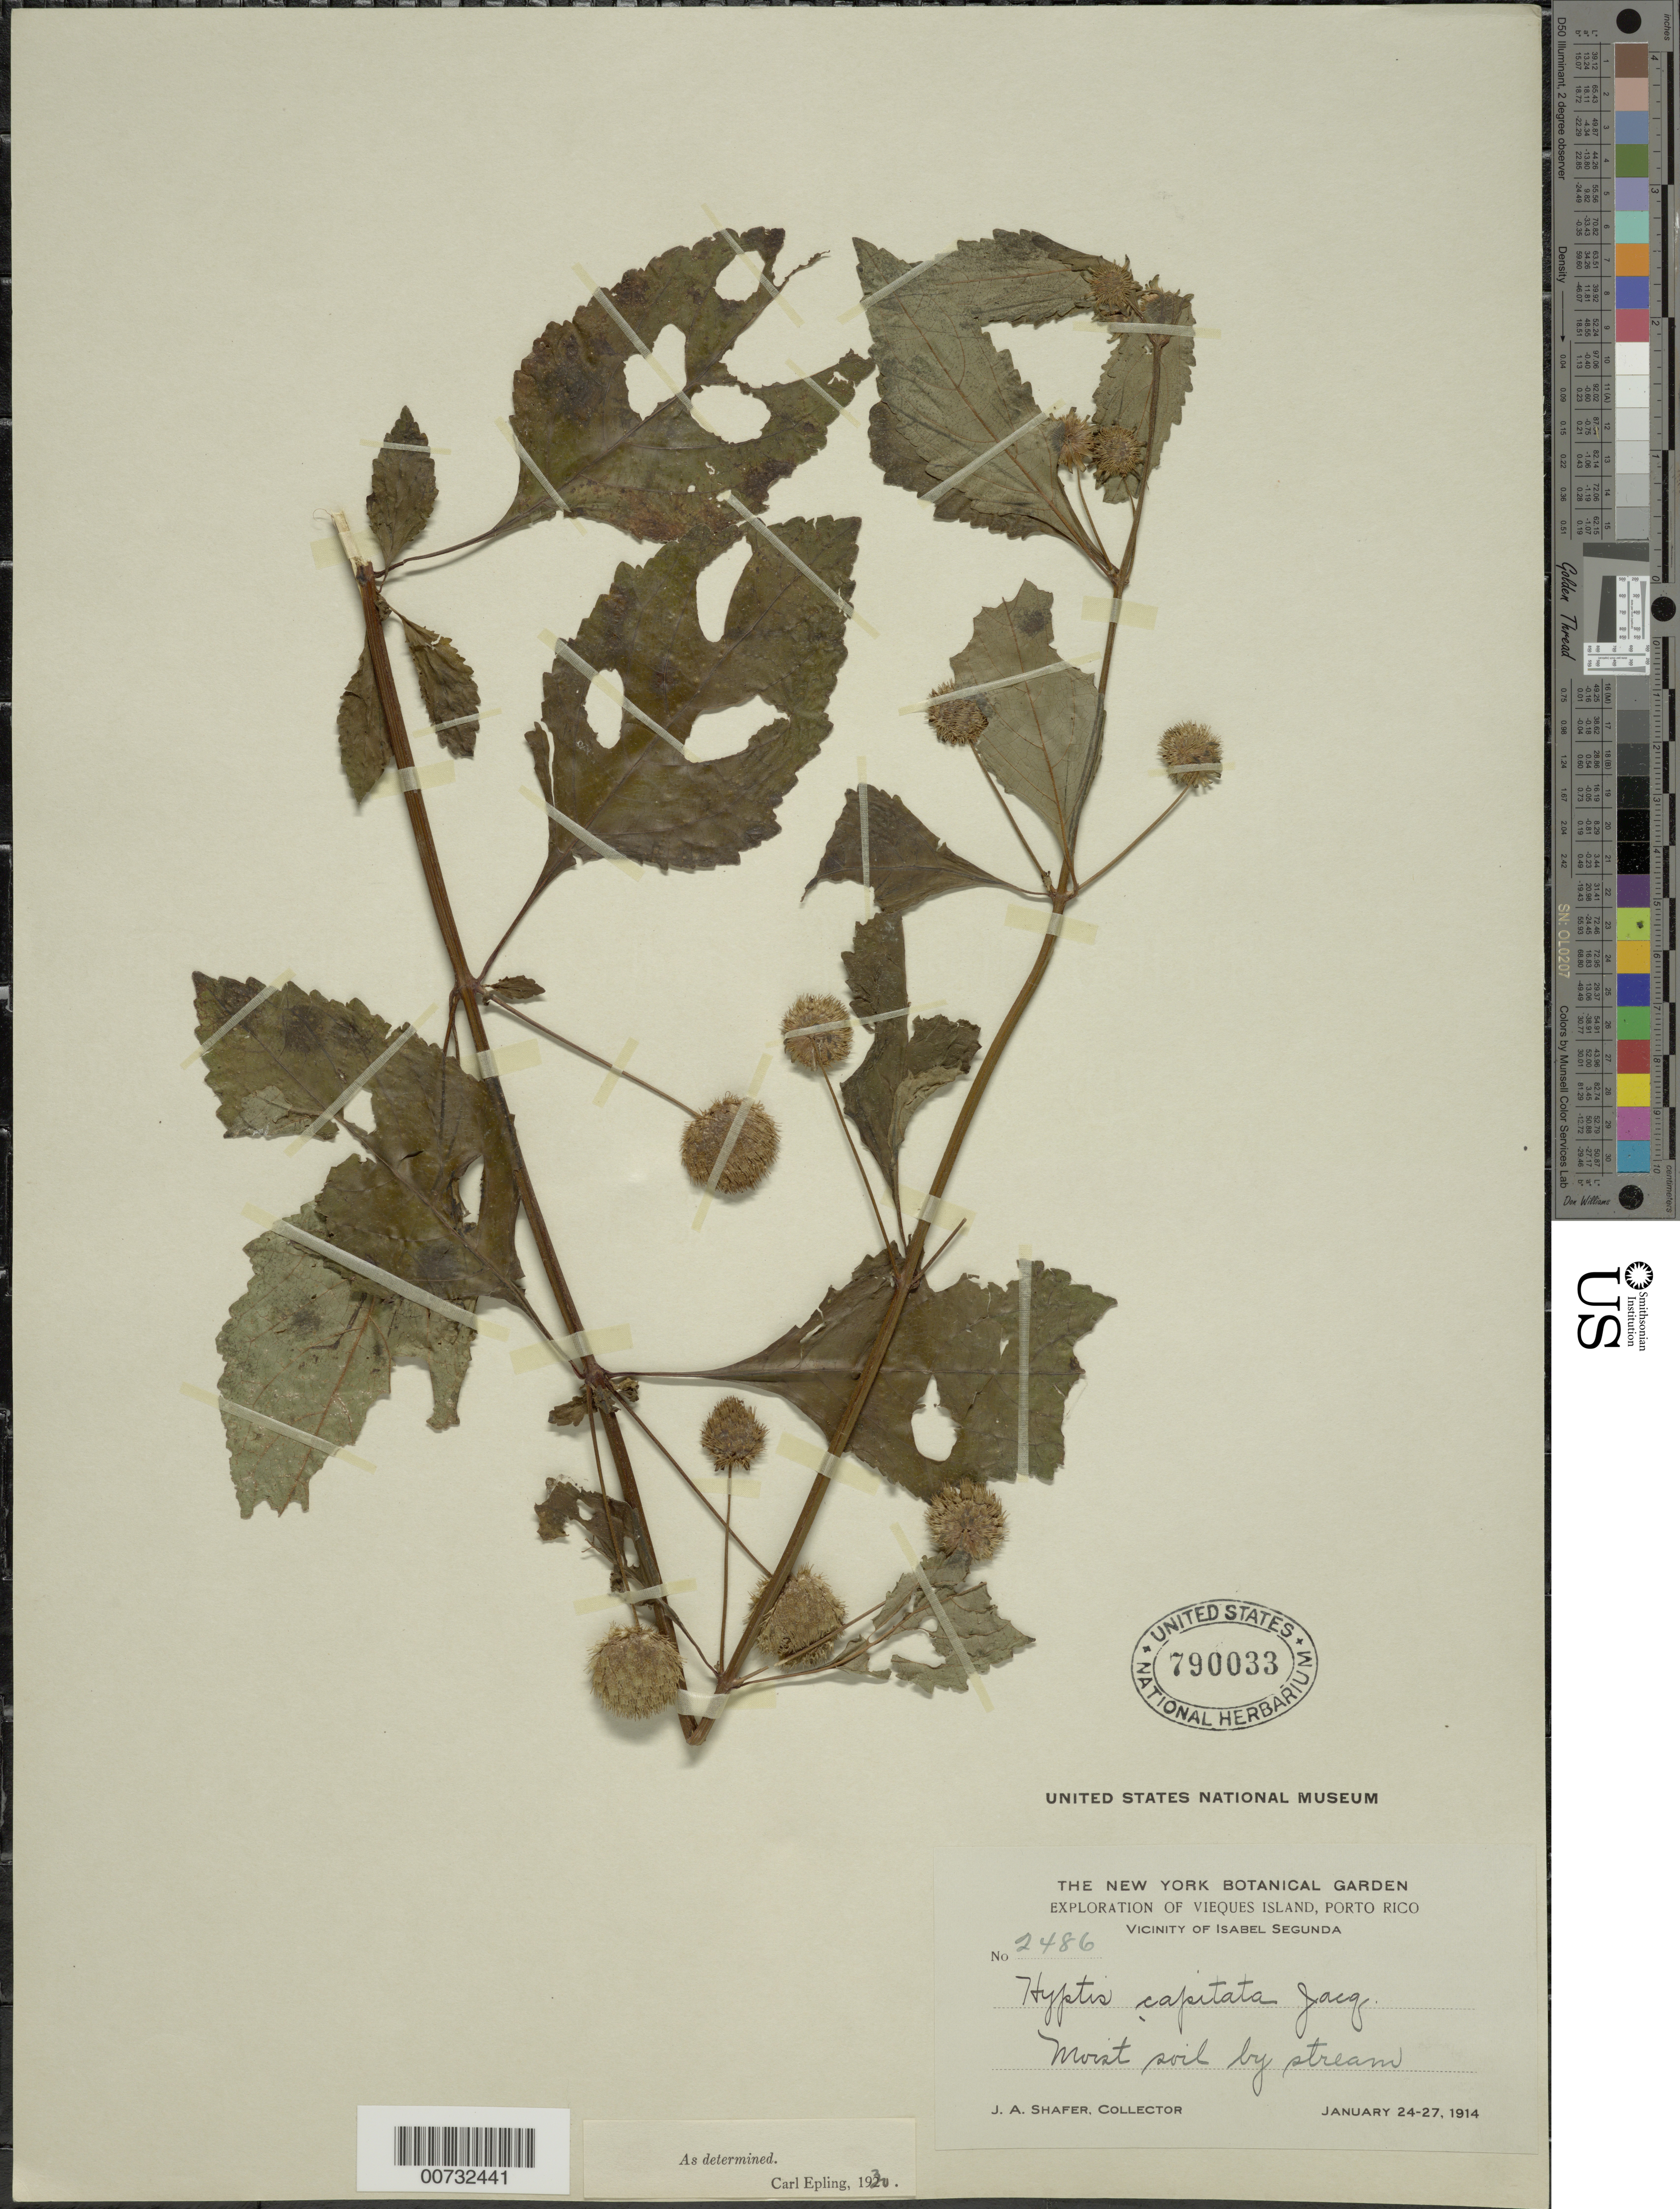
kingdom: Plantae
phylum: Tracheophyta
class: Magnoliopsida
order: Lamiales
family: Lamiaceae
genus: Hyptis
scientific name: Hyptis capitata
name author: Jacq.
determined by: Epling, C. C.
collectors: J. A. Shafer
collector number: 2486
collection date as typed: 24 Jan 1914 to 27 Jan 1914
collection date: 1914-01-24/1914-01-27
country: Puerto Rico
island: Vieques I.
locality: Isabel Segunda, vic of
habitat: Moist soil by stream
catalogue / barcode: US 790033